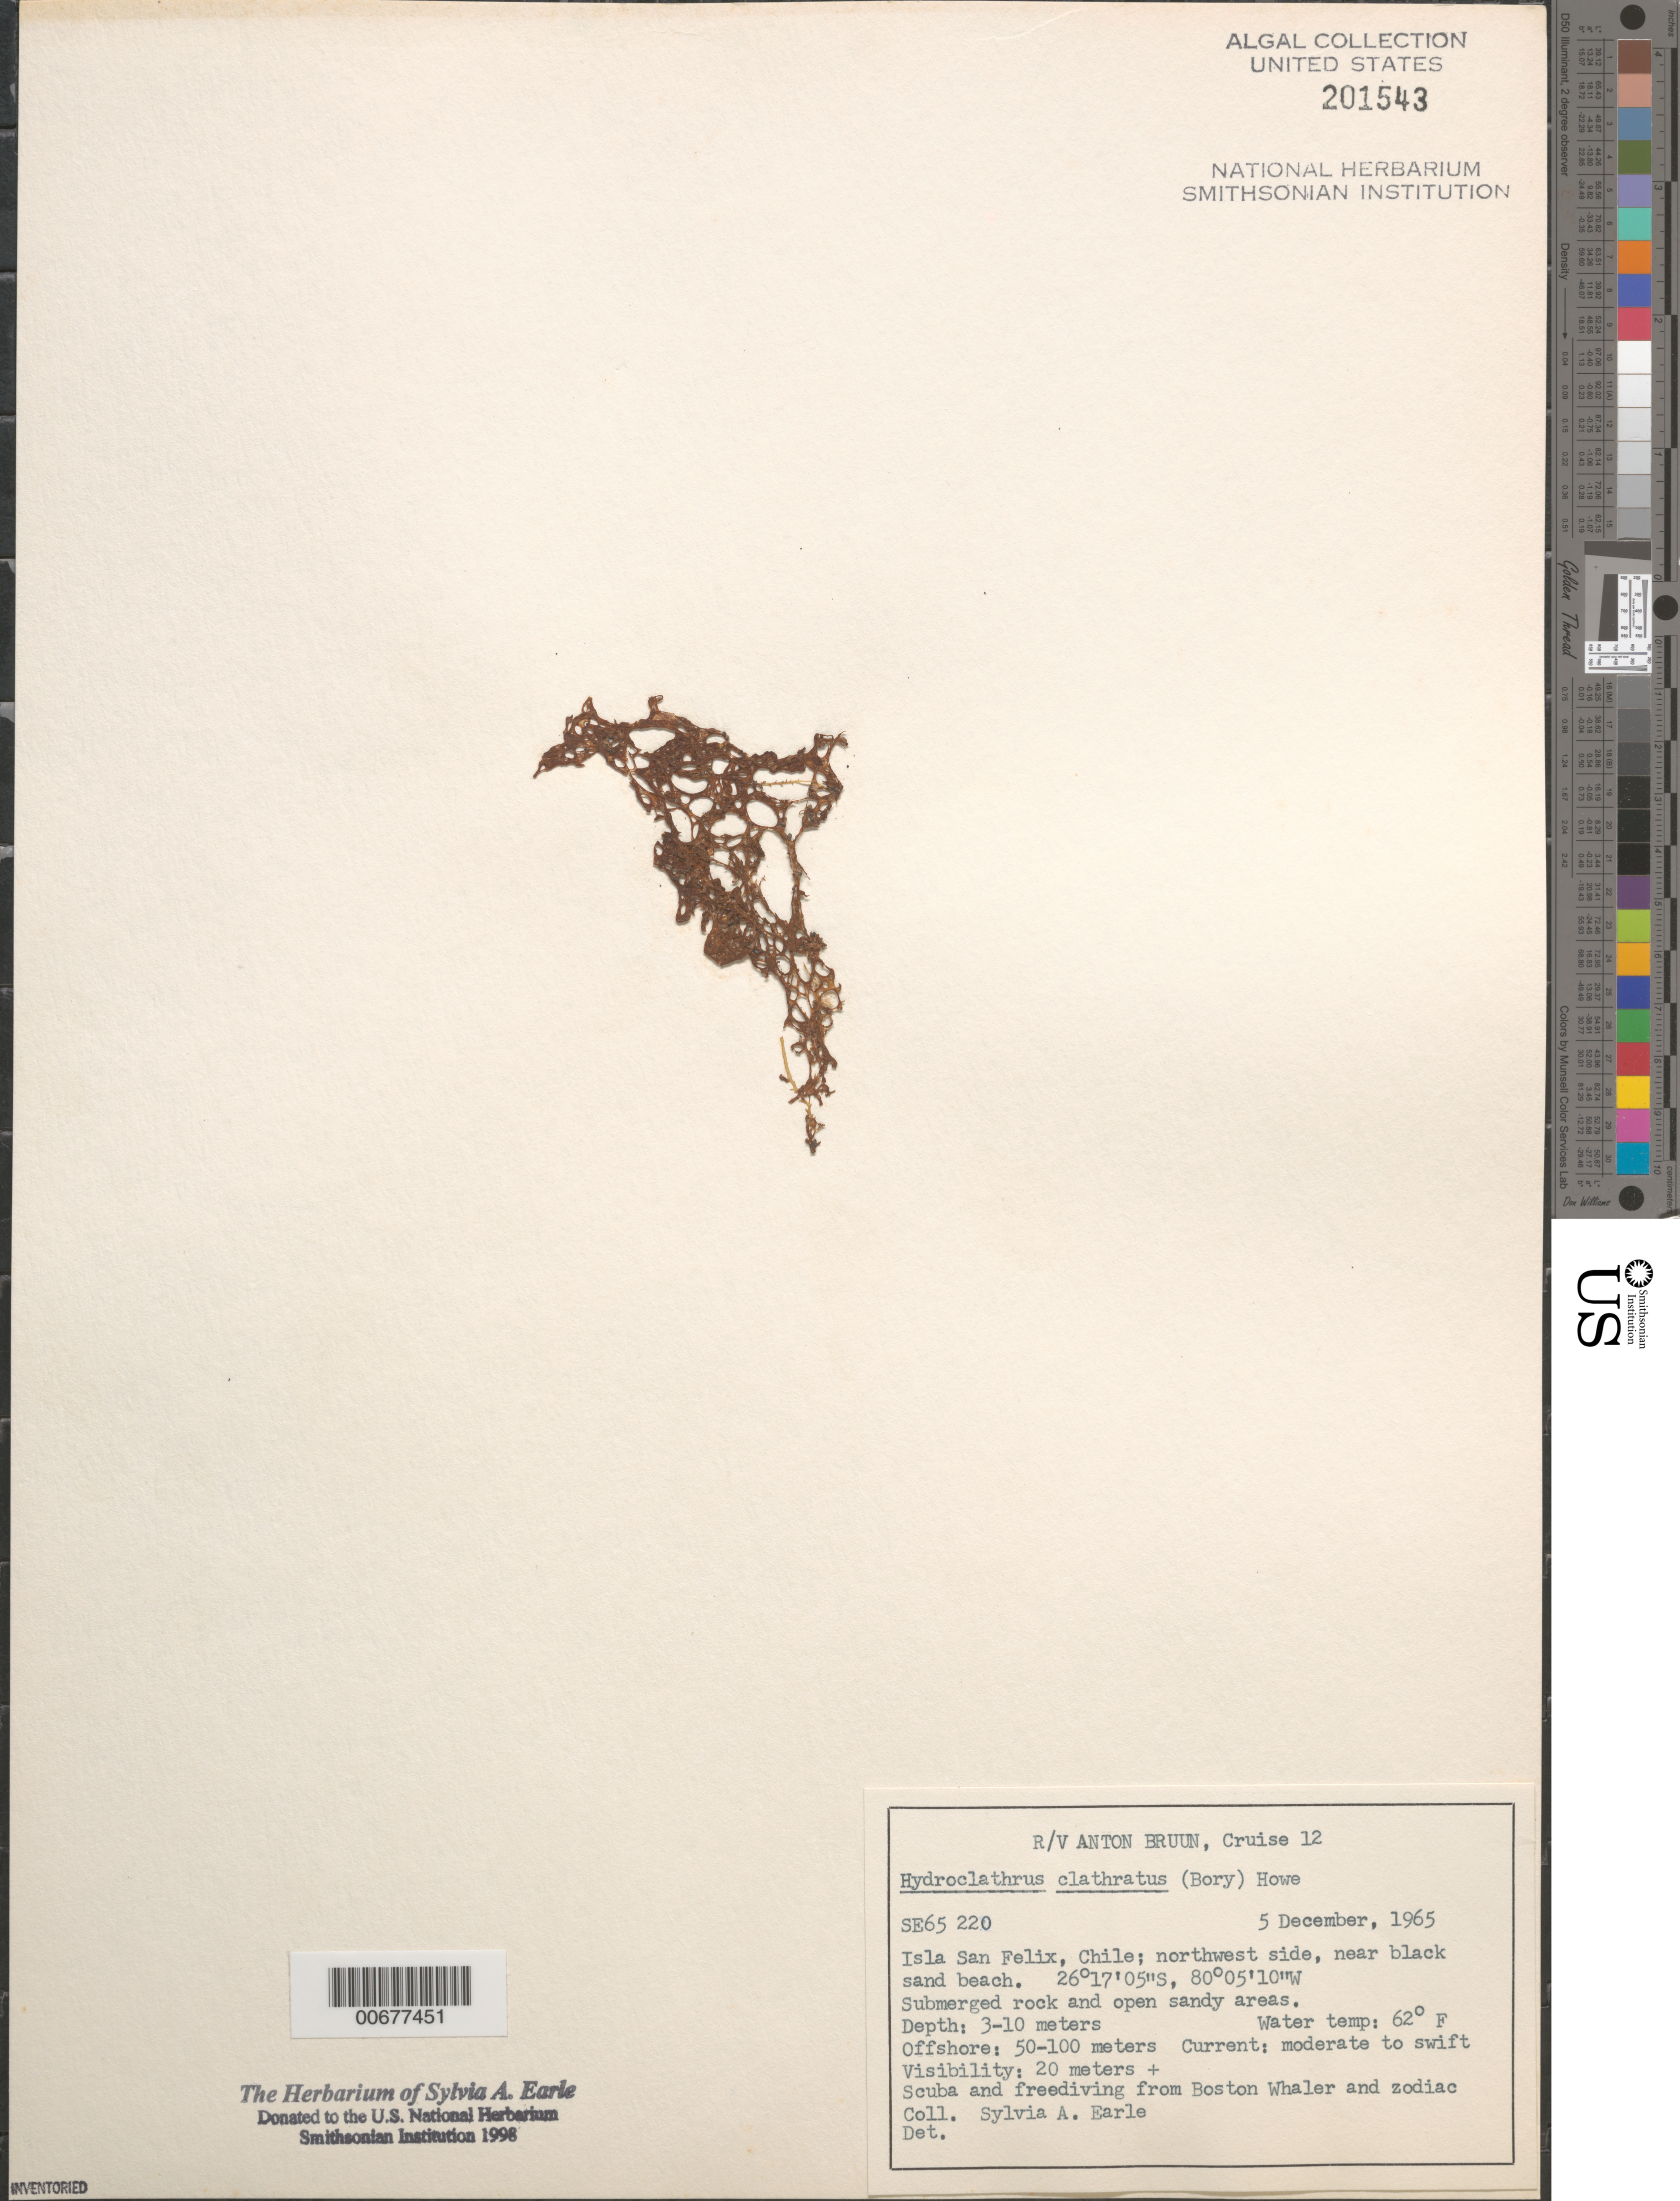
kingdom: Chromista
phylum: Ochrophyta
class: Phaeophyceae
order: Scytosiphonales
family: Scytosiphonaceae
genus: Hydroclathrus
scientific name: Hydroclathrus clathratus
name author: (C. Agardh) M. Howe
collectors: S. A. Earle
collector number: SE 65220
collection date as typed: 05 Dec 1965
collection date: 1965-12-05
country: Chile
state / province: Atacama (III)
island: Isla San Felix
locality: Near black sand beach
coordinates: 26 17' 05" S, 80 05' 10" W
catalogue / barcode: US 201543